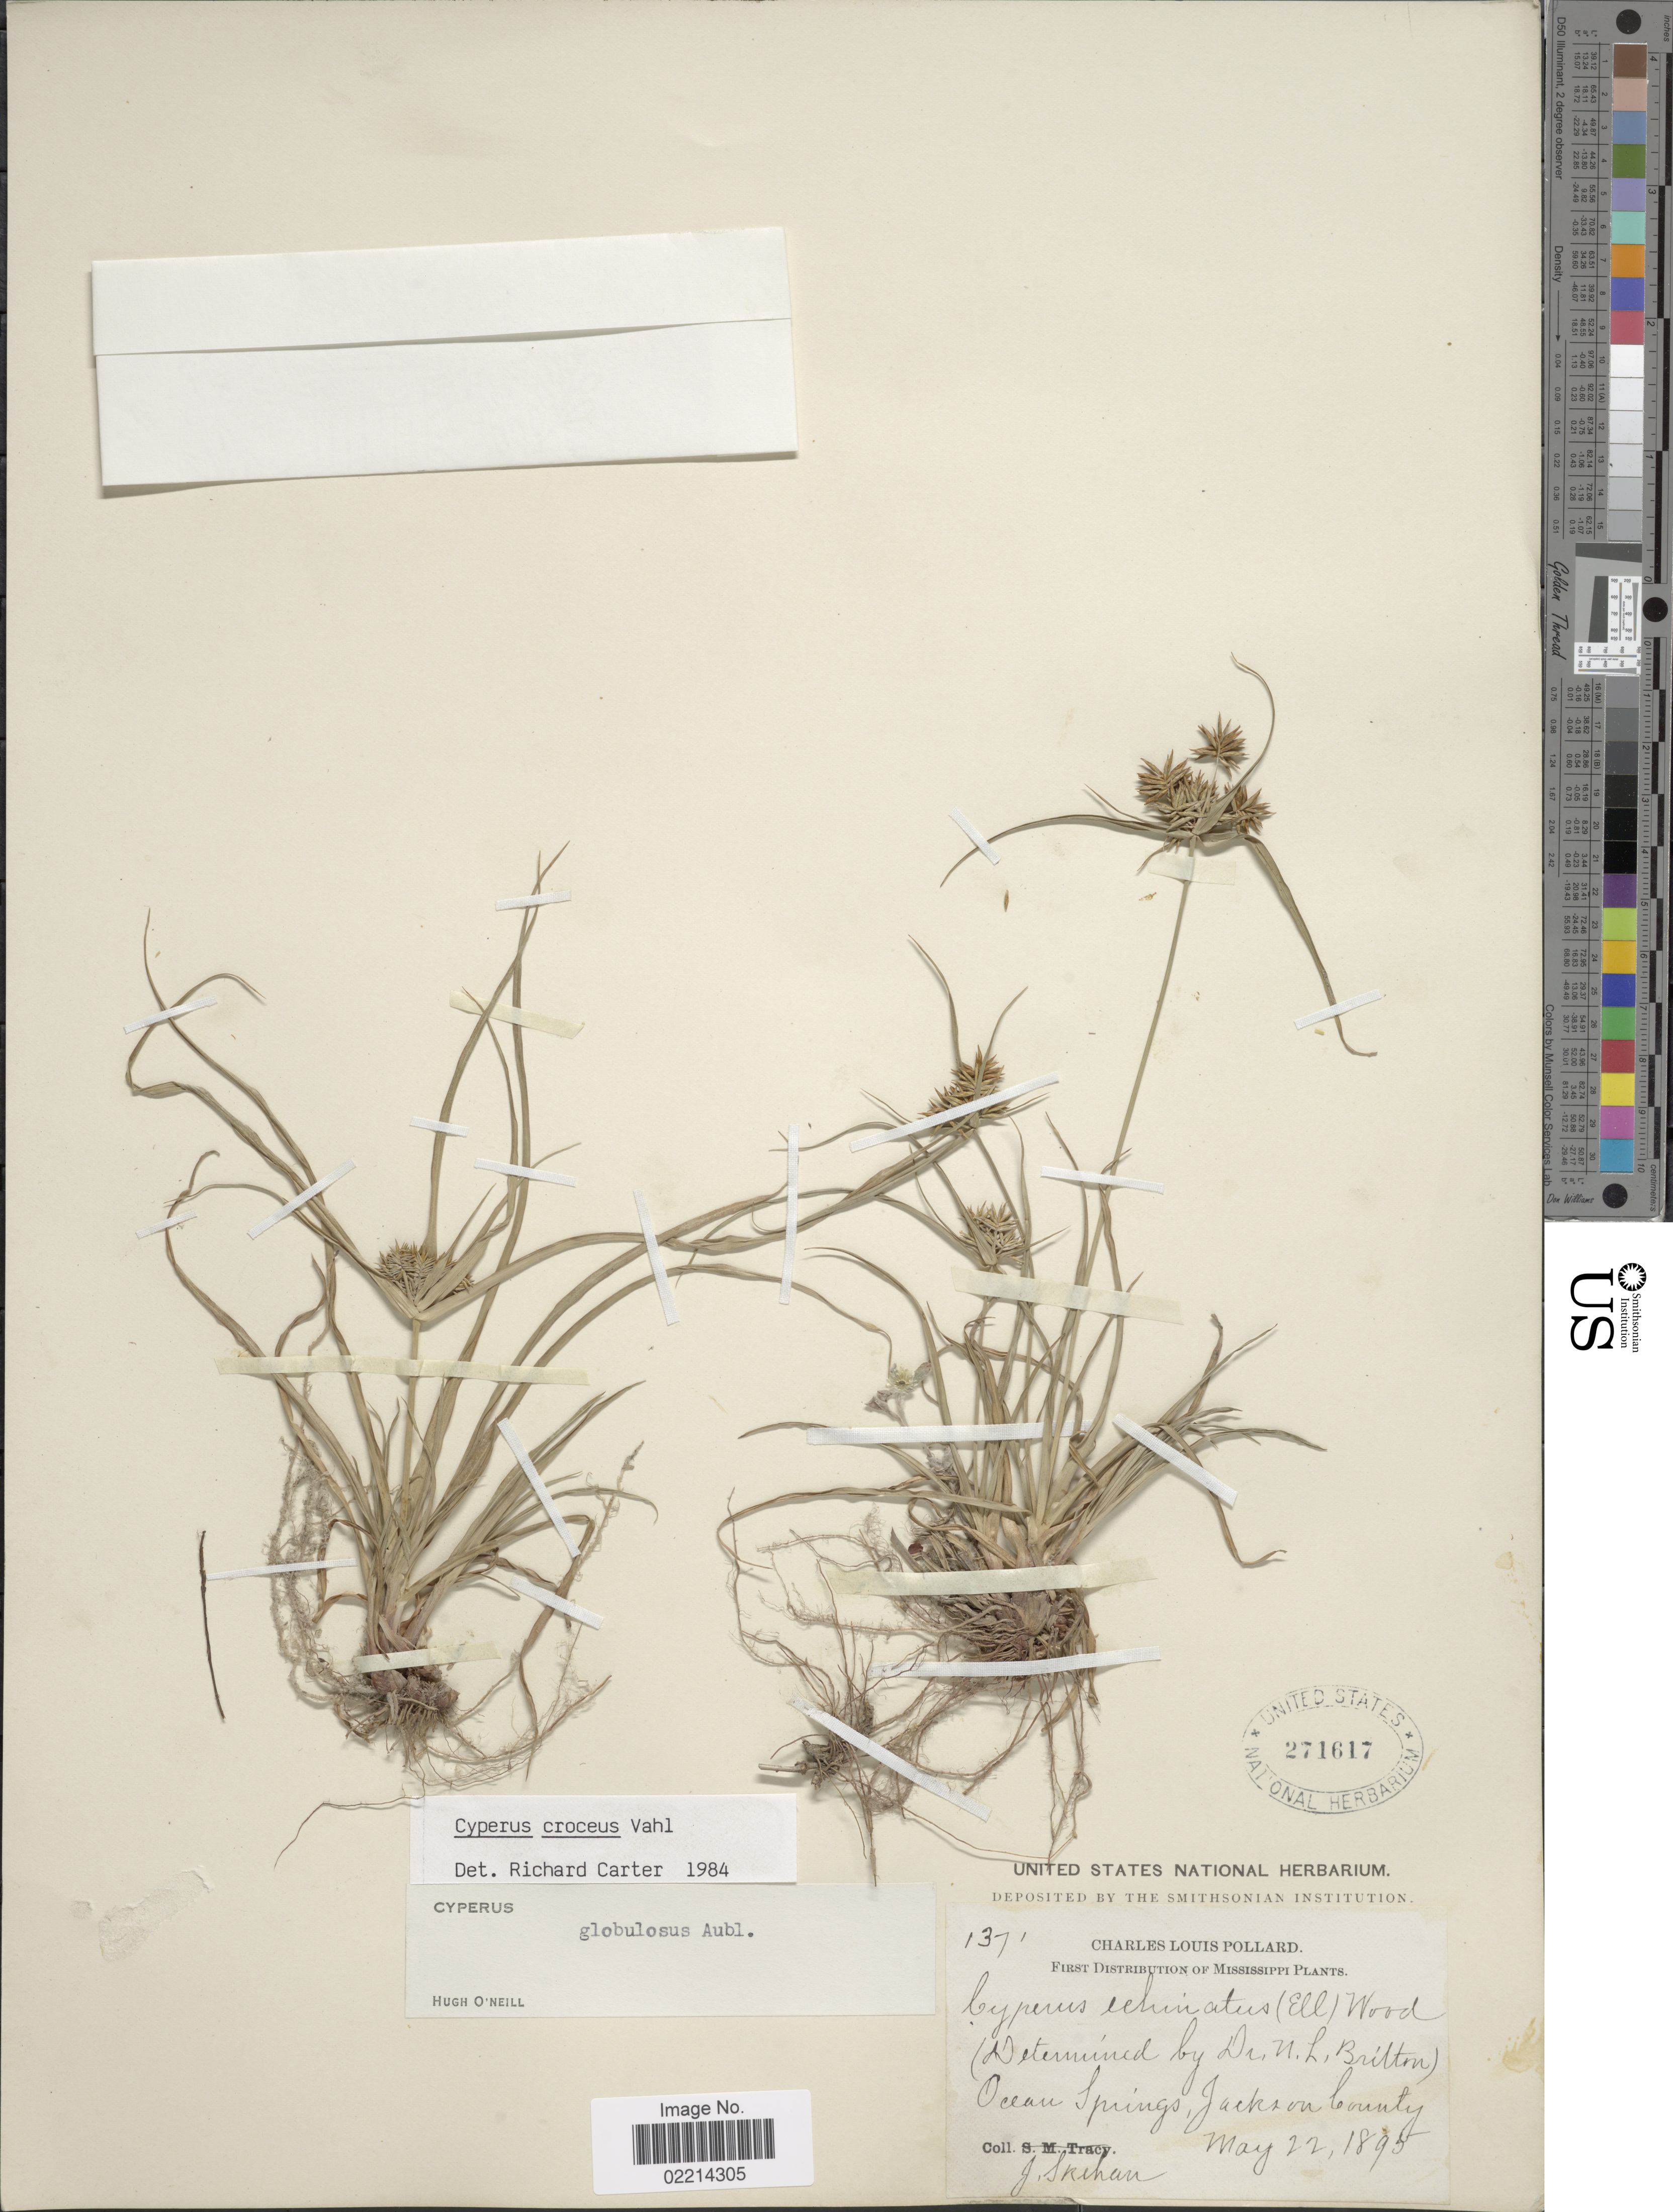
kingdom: Plantae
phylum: Tracheophyta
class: Liliopsida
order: Poales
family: Cyperaceae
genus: Cyperus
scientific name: Cyperus croceus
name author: Vahl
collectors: J. Skehan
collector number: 1371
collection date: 1895-05-22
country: United States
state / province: Mississippi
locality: Ocean Springs, Jackson County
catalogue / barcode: US 271617